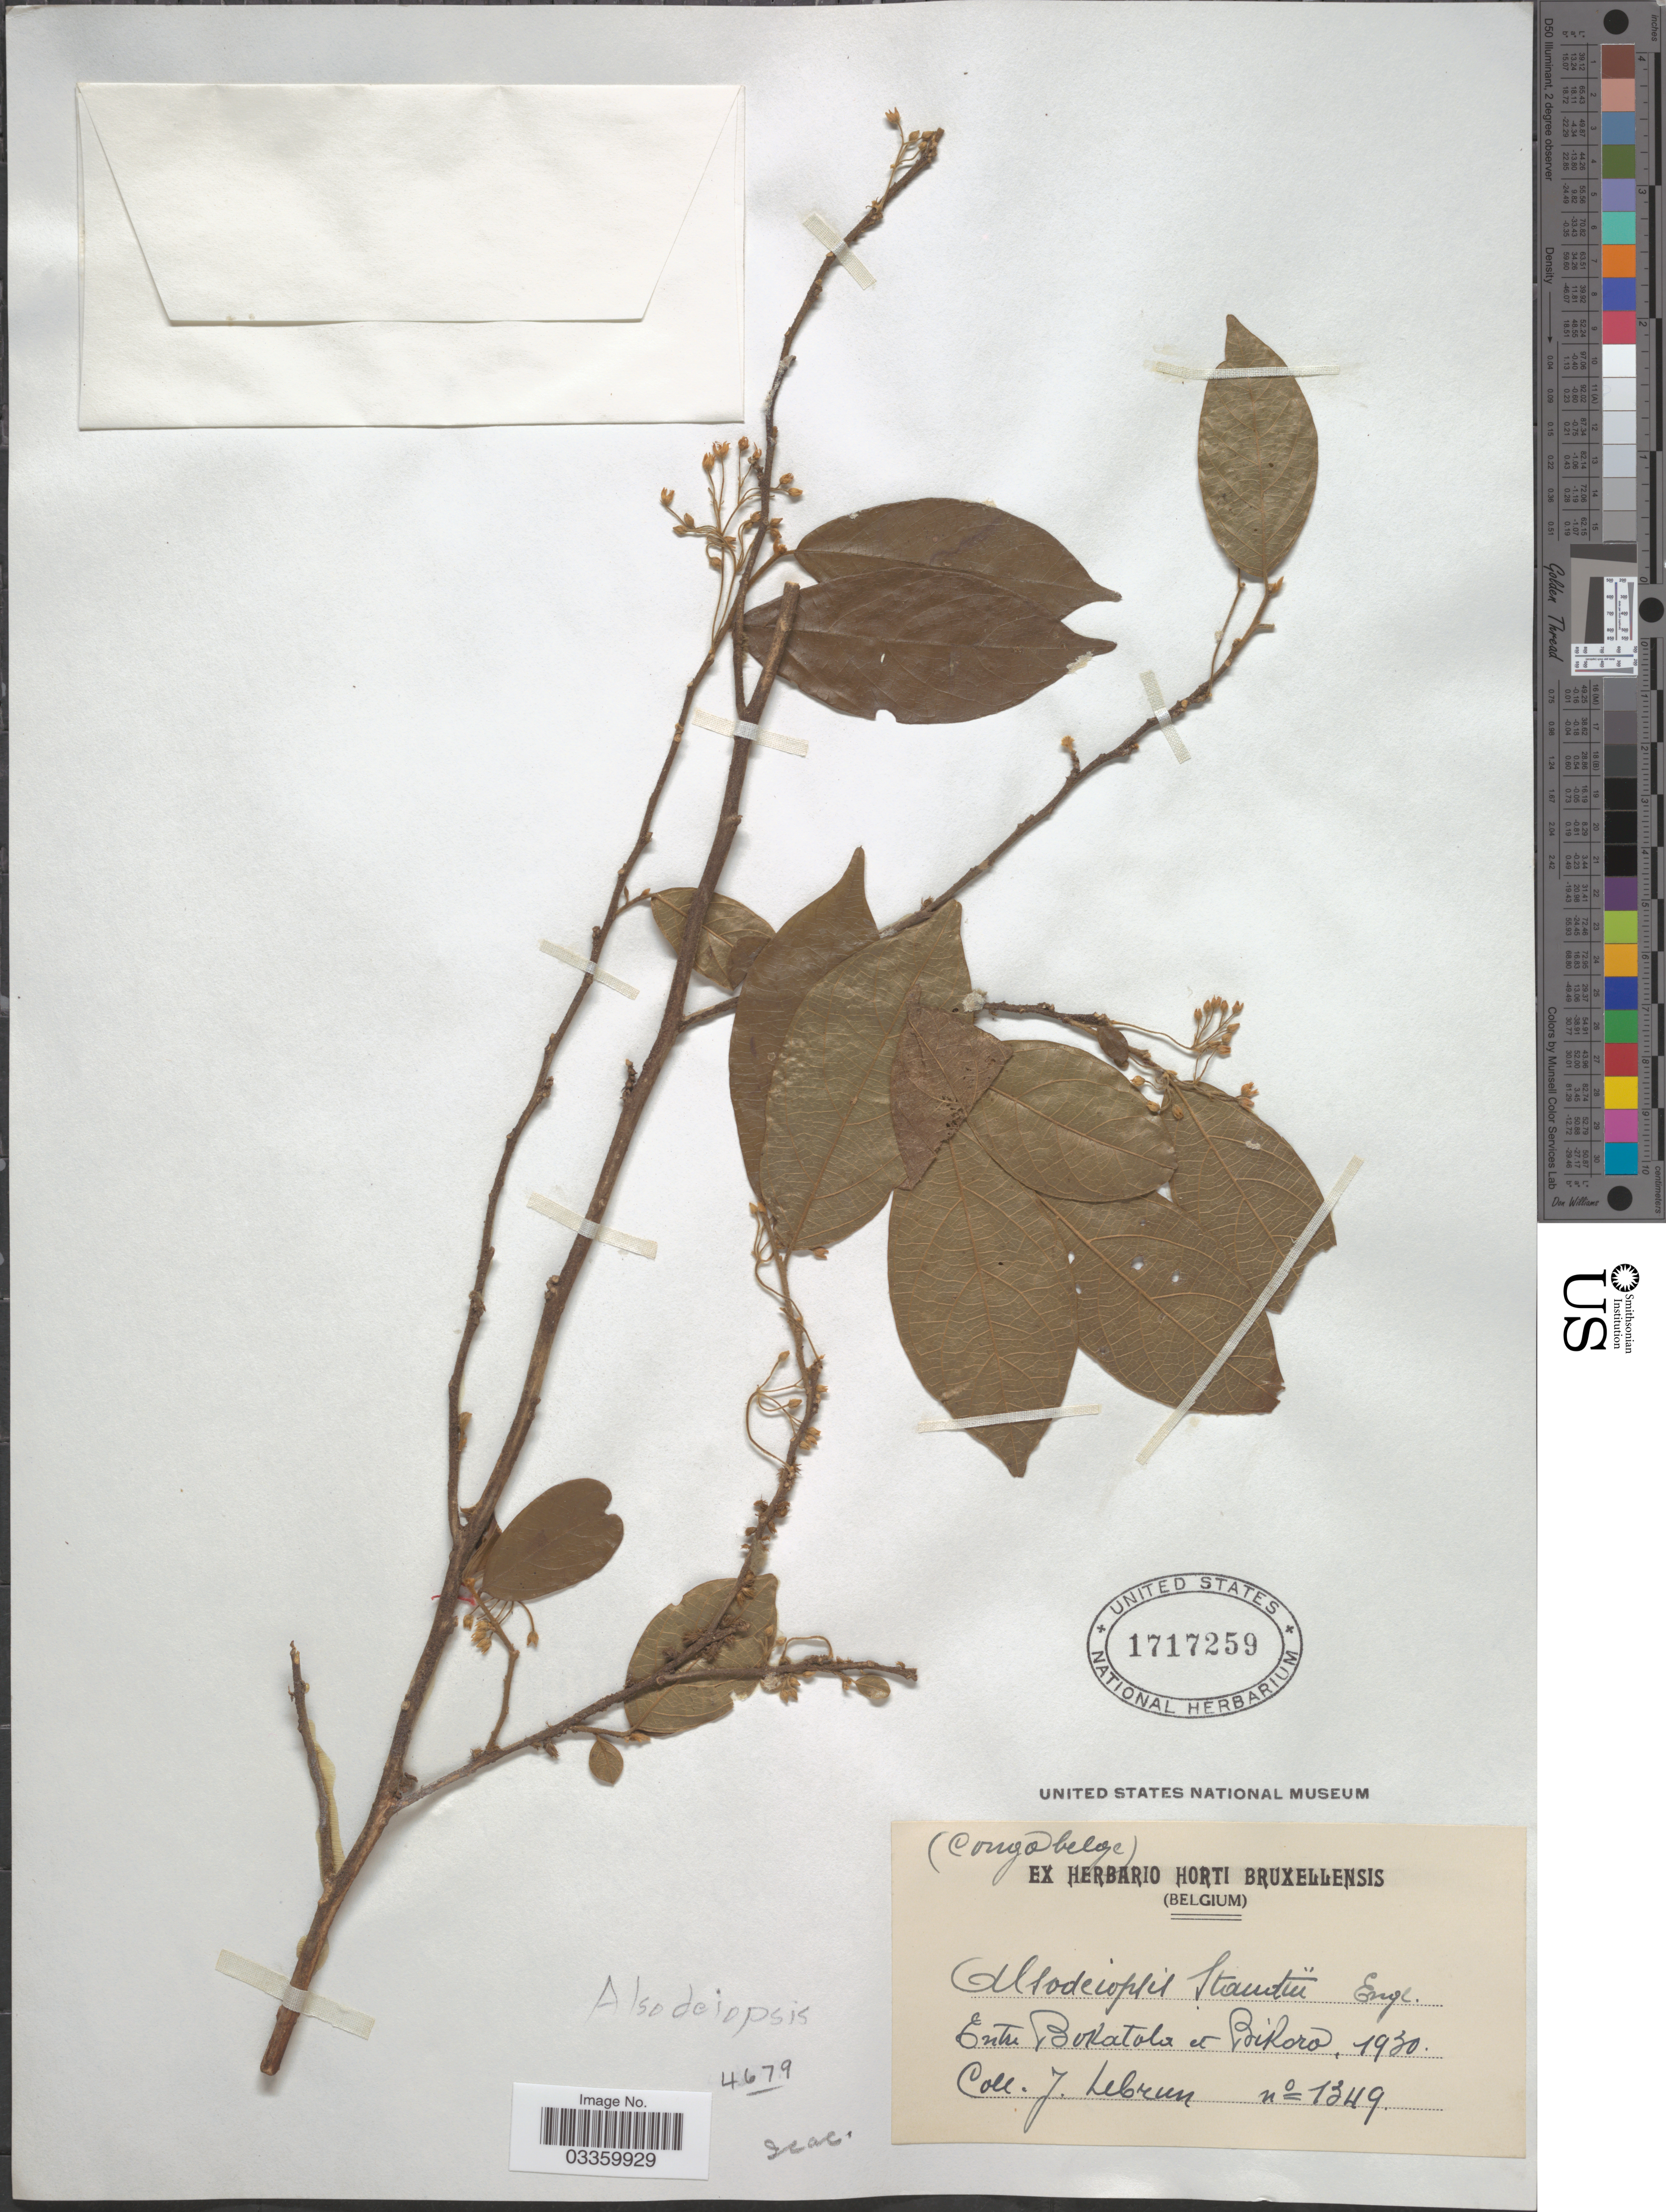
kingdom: Plantae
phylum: Tracheophyta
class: Magnoliopsida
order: Icacinales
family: Icacinaceae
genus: Alsodeiopsis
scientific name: Alsodeiopsis staudtii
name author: Engl.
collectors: J. A. Lebrun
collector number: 1349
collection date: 1930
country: Congo, Democratic Republic of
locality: Congo belge. Entre Bokatola et Bikoro.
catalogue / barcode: US 1717259